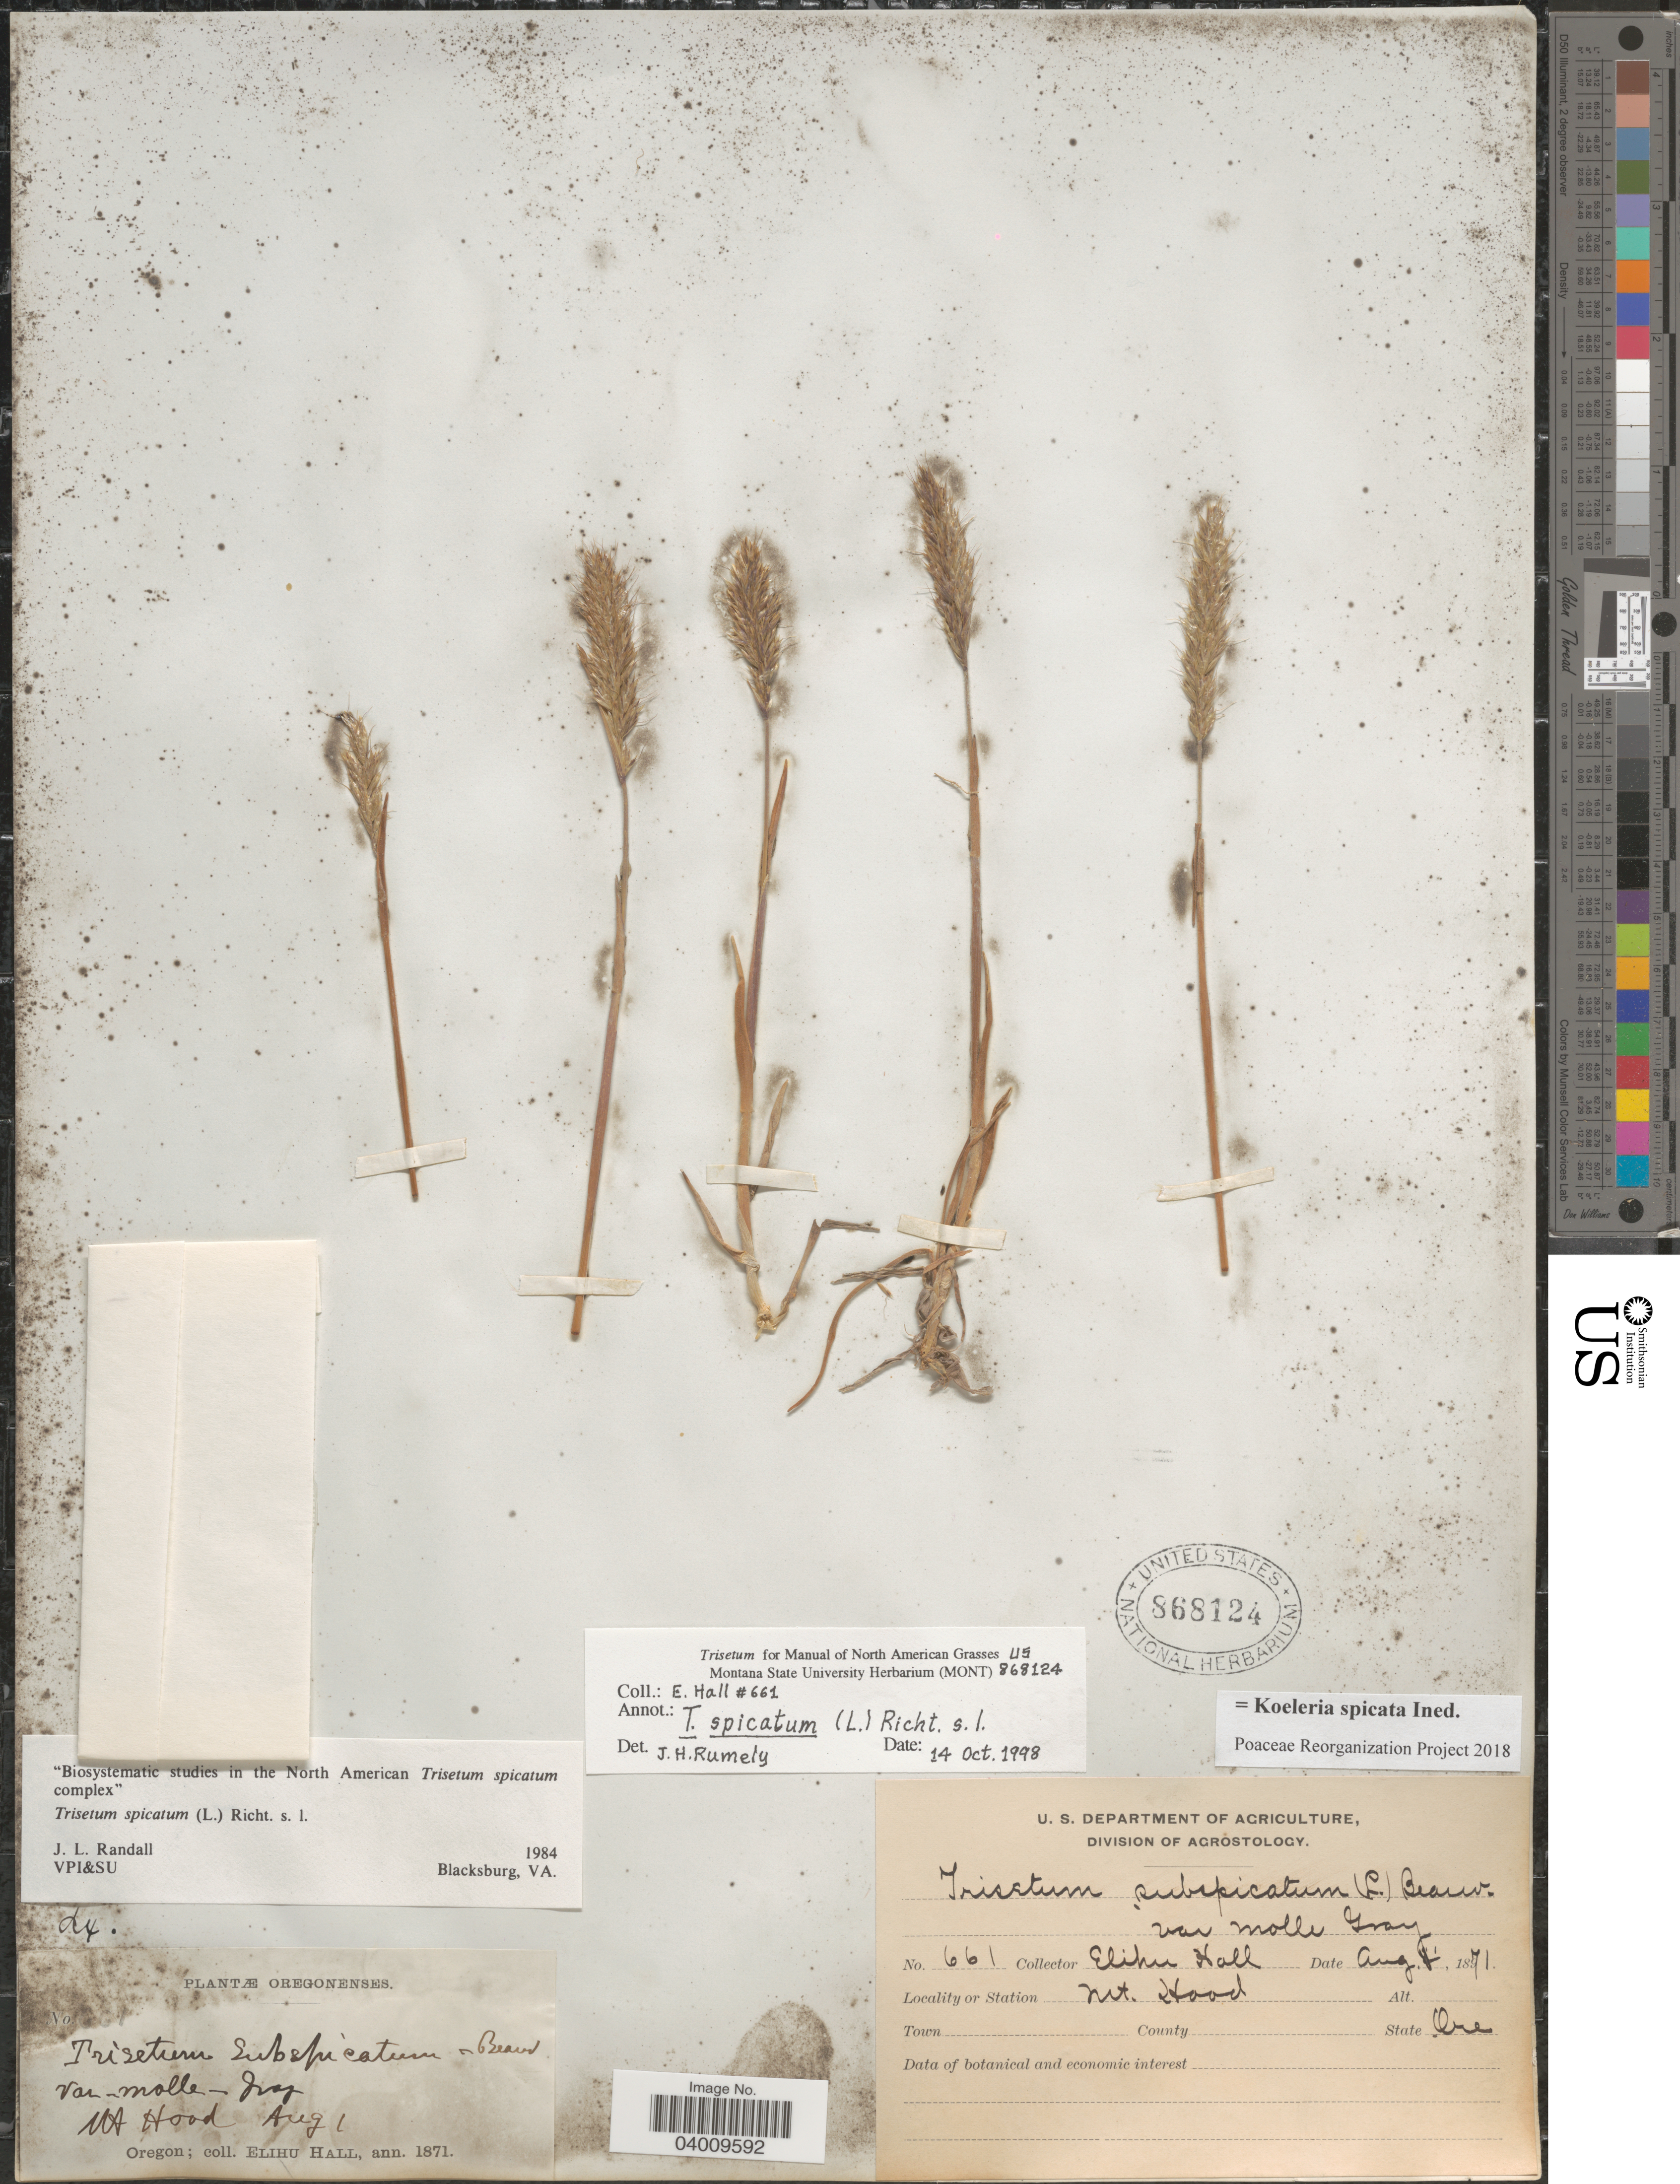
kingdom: Plantae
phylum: Tracheophyta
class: Liliopsida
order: Poales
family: Poaceae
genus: Koeleria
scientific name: Koeleria spicata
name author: (L.) Barberá et al.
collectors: E. Hall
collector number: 661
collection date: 1871-08-01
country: United States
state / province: Oregon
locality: Mt. Hood.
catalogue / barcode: US 868124